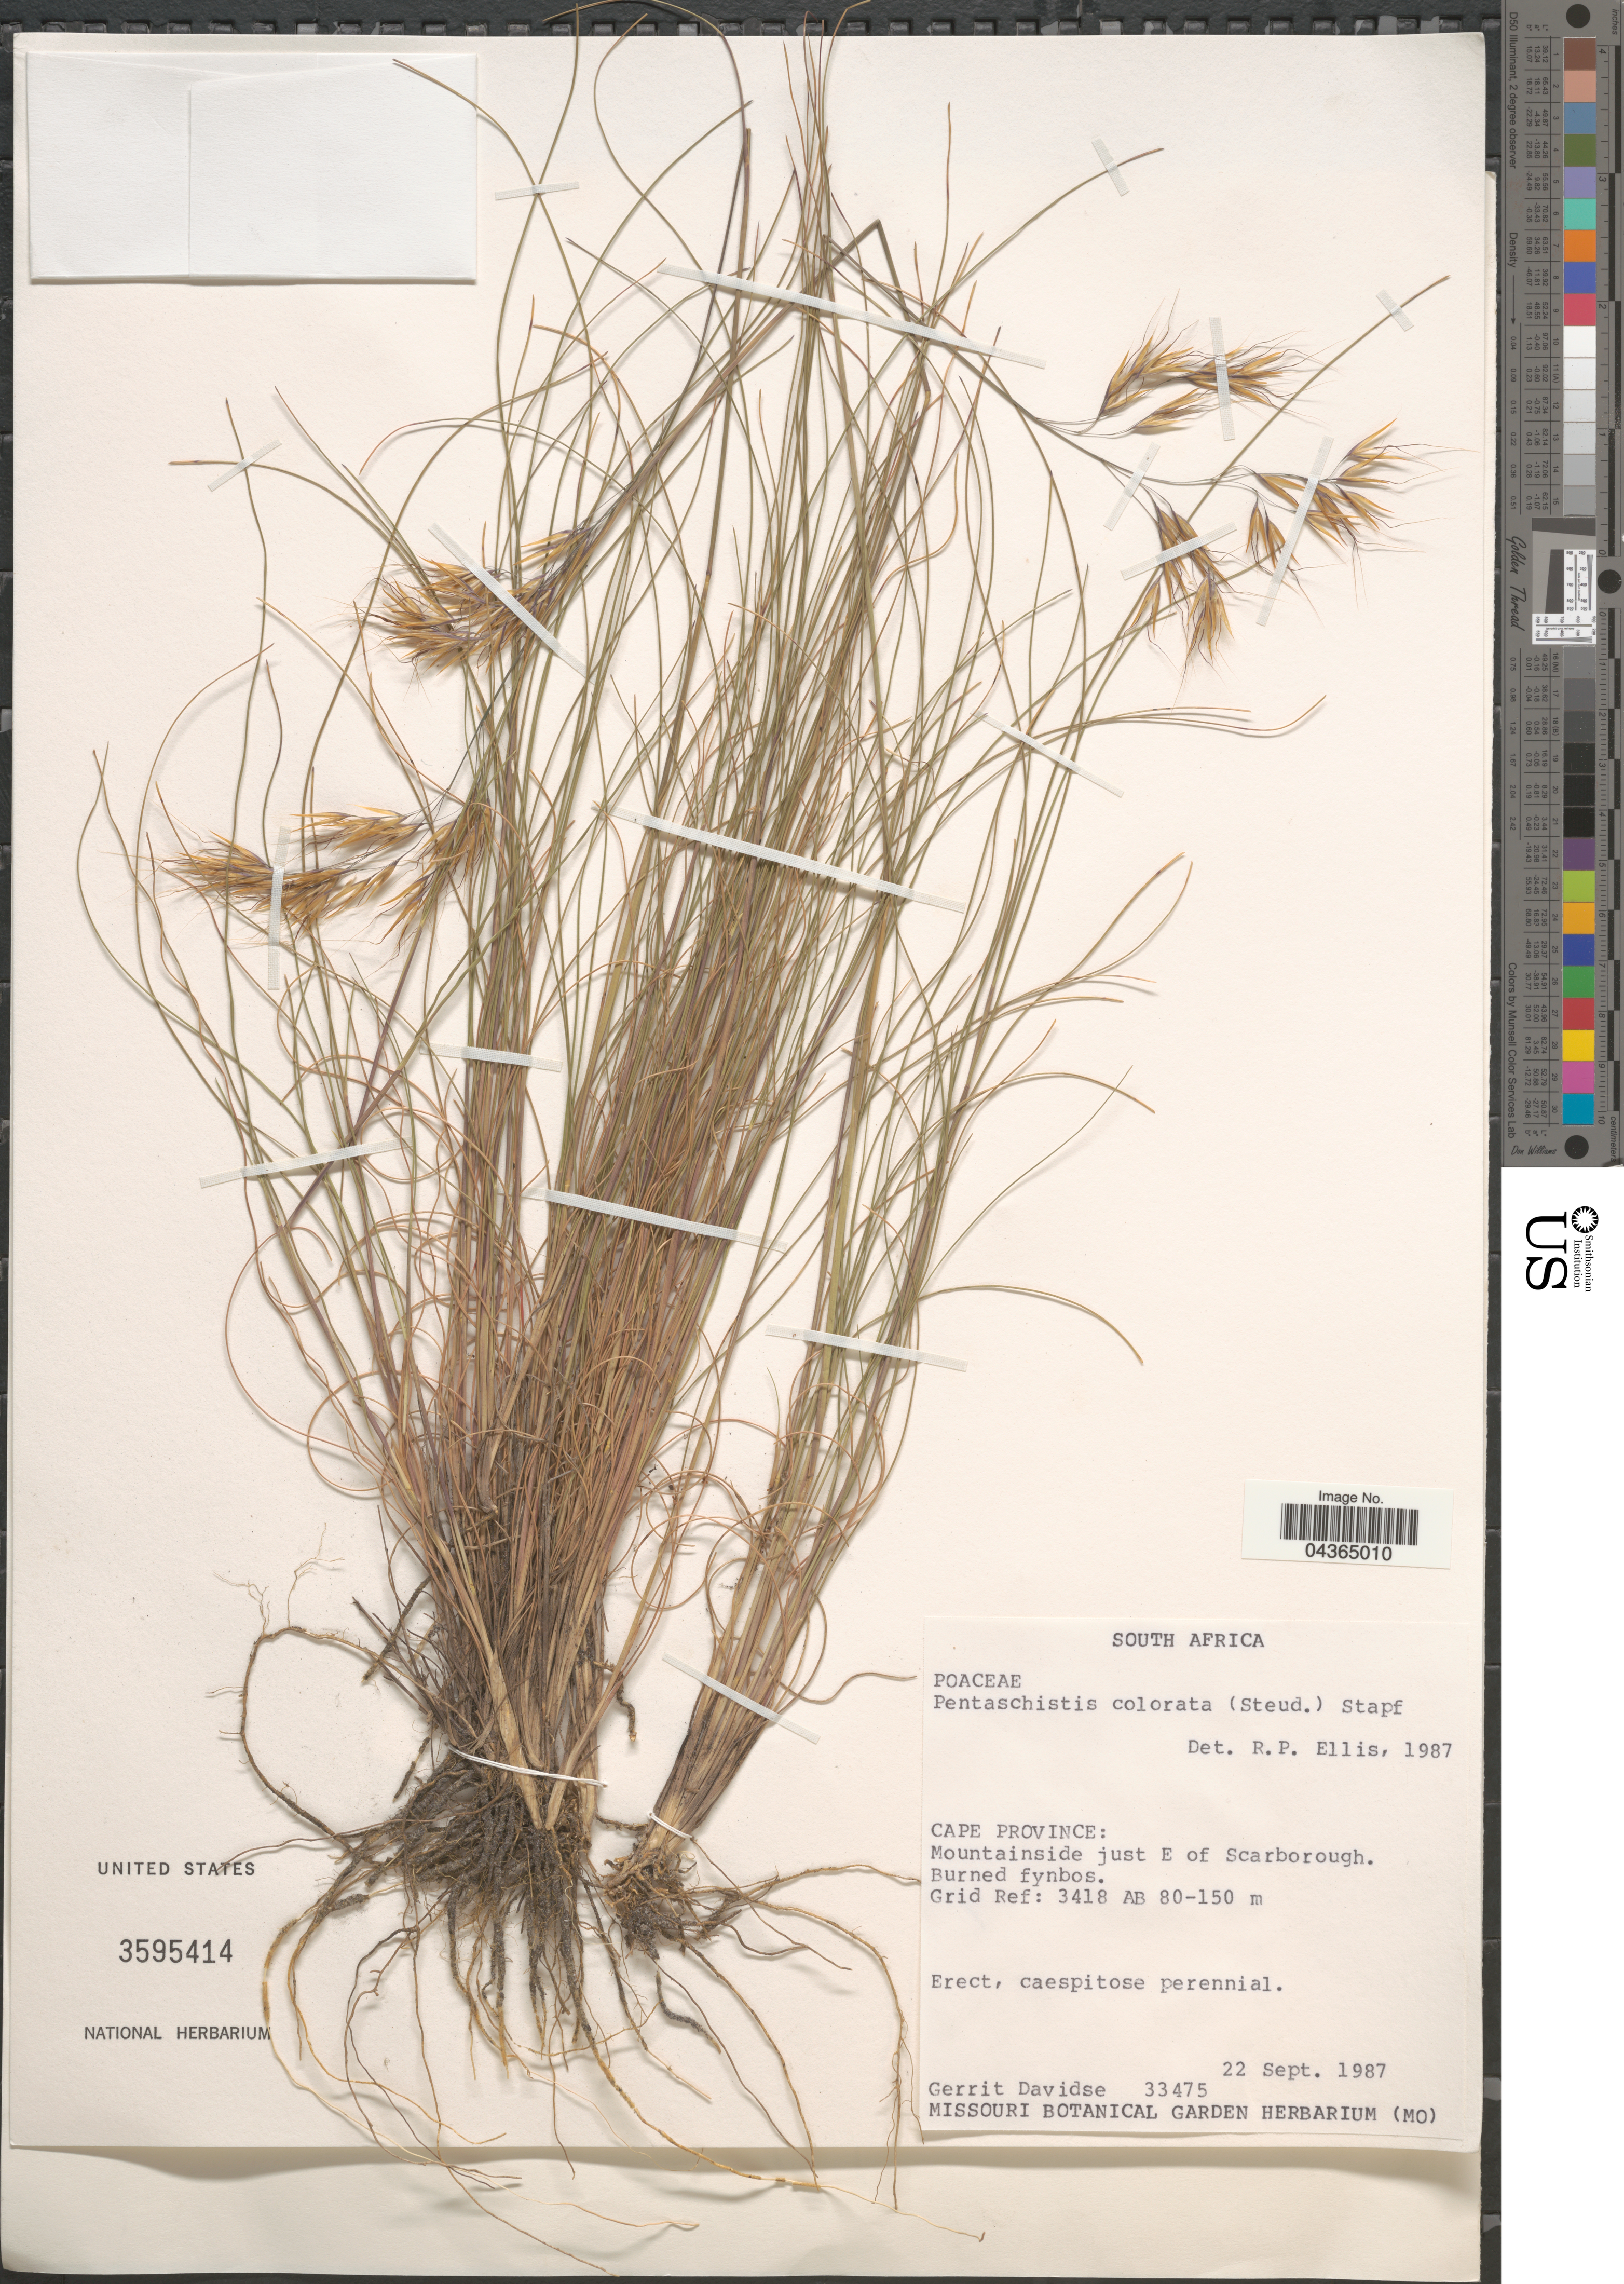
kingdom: Plantae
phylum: Tracheophyta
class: Liliopsida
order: Poales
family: Poaceae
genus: Pentameris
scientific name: Pentameris colorata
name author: (Steud.) Galley & H.P. Linder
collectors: G. Davidse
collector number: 33475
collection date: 1987-09-22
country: South Africa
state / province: Western Cape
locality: Mountainside just E of Scarborough. Grid Ref: 3418 AB.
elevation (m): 80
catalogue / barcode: US 3595414